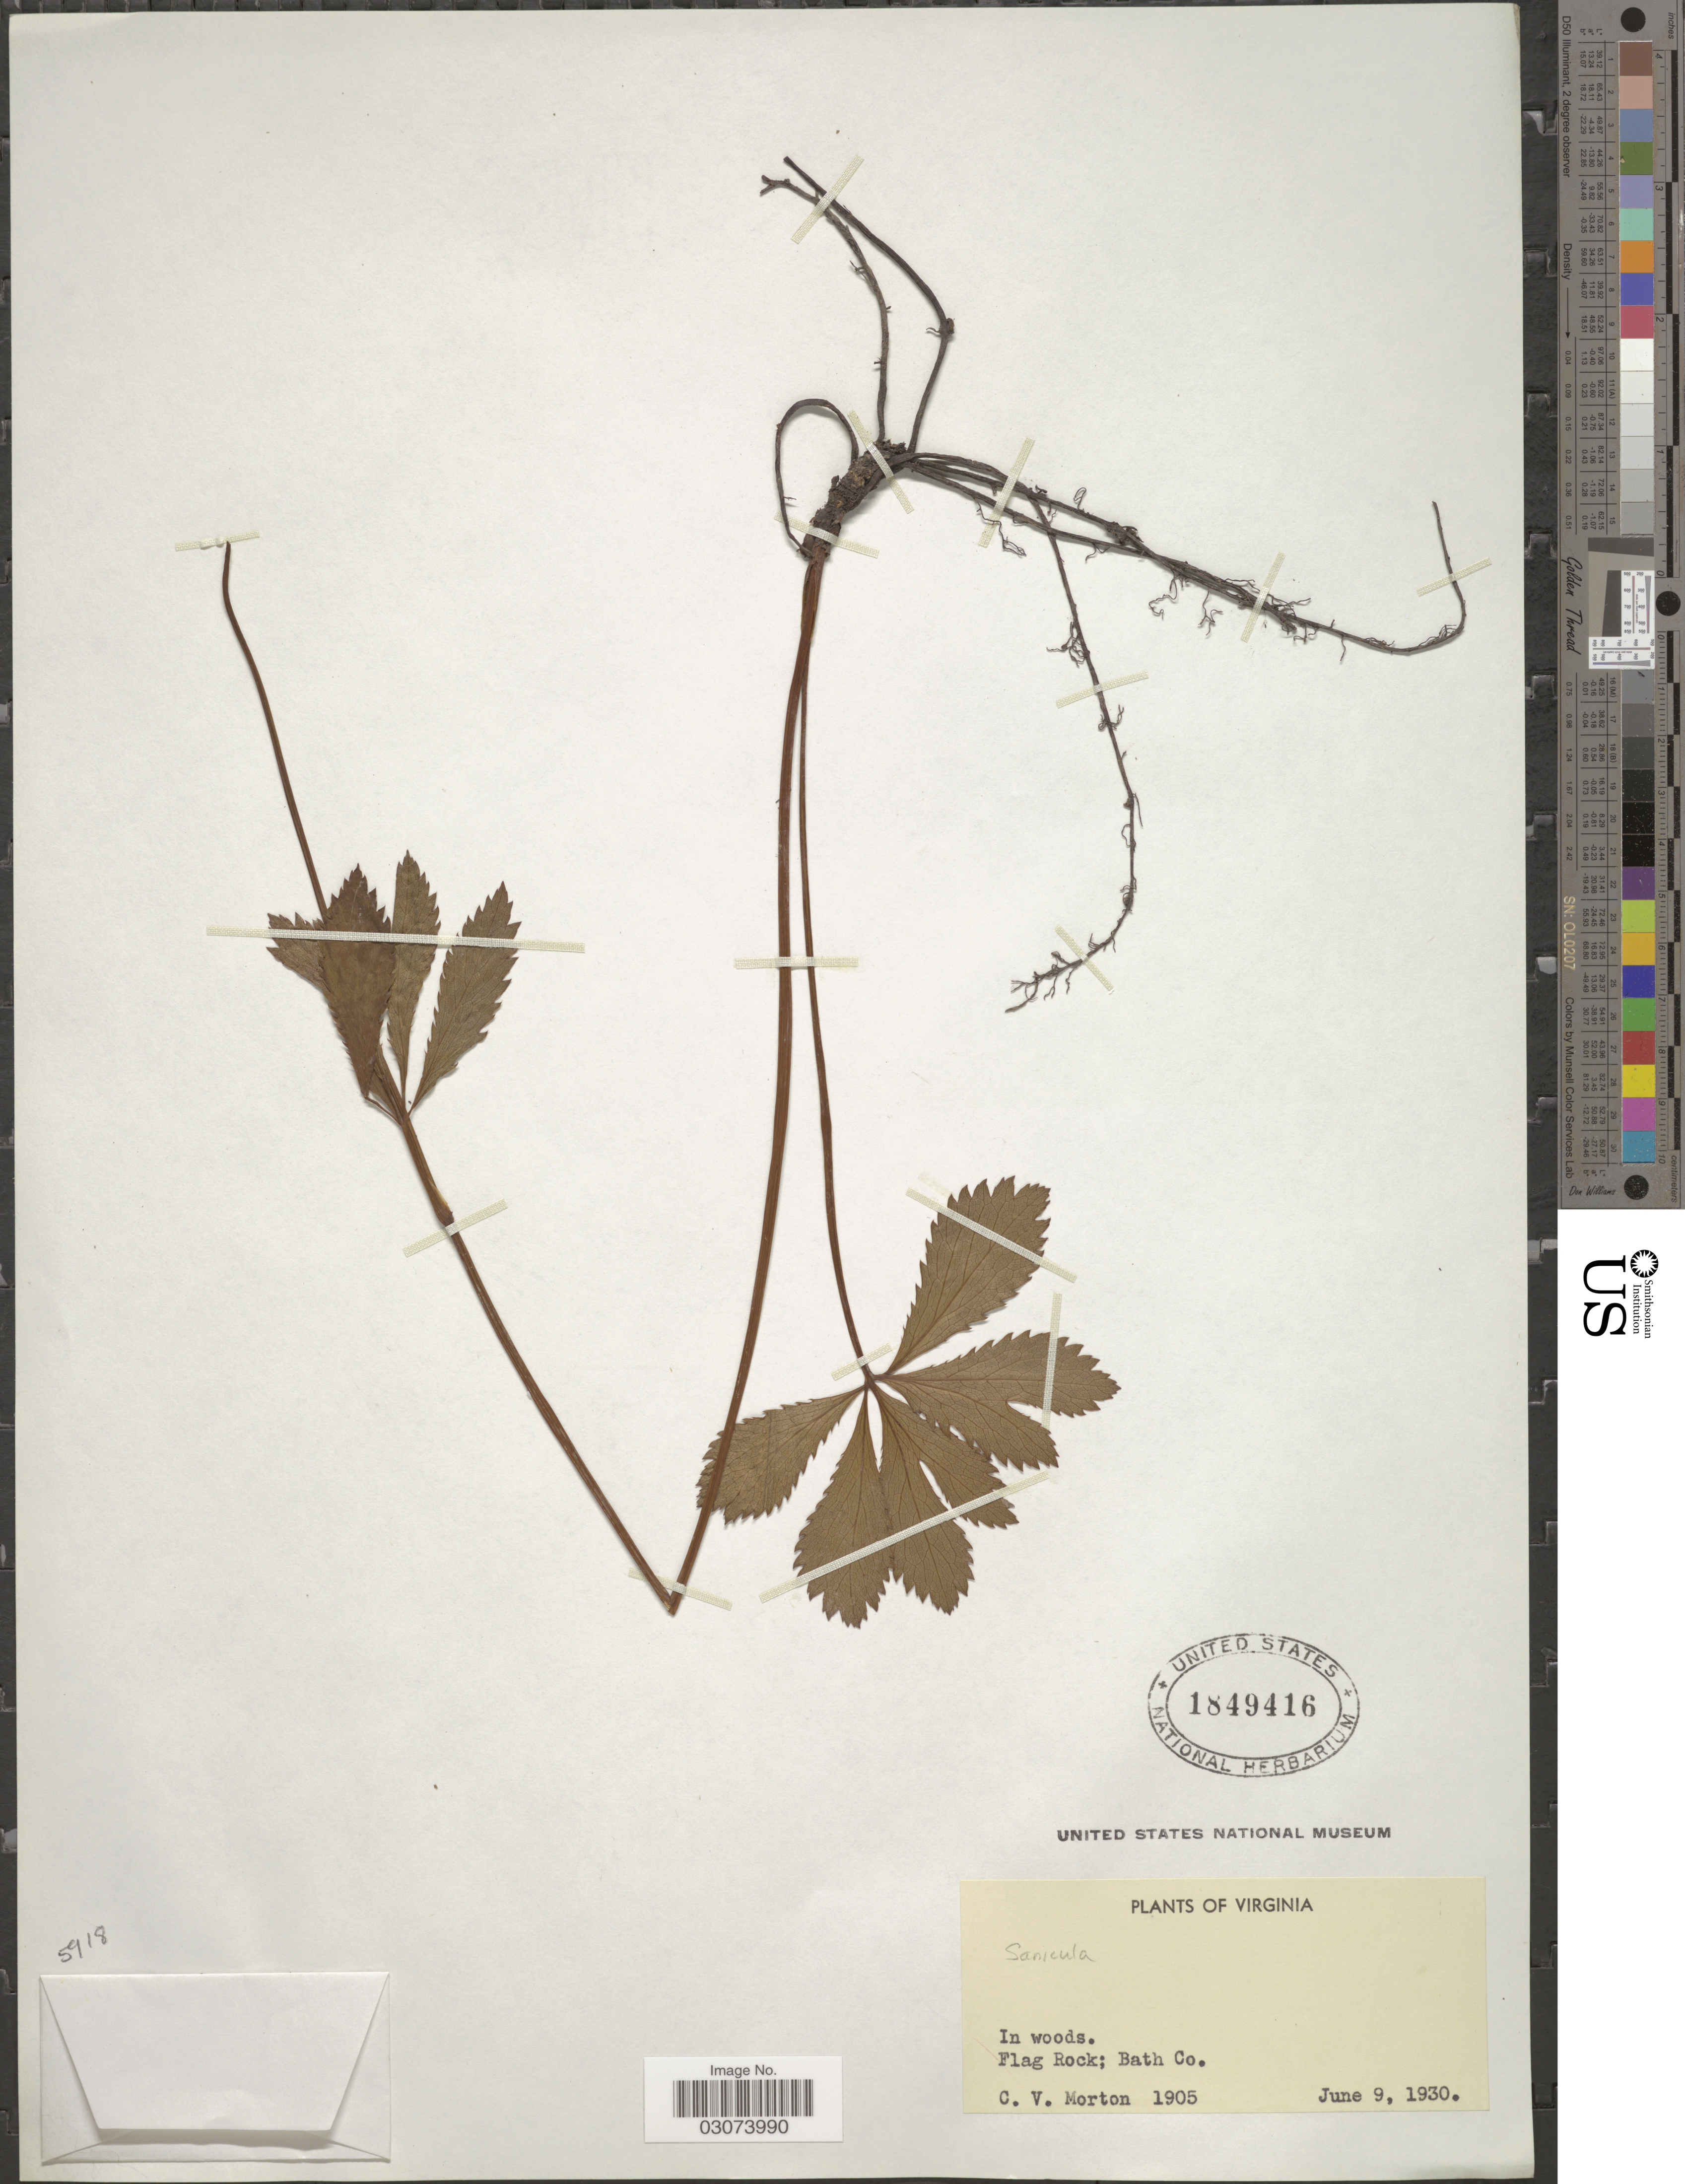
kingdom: Plantae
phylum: Tracheophyta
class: Magnoliopsida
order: Apiales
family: Apiaceae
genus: Sanicula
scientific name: Sanicula sp.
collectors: C. V. Morton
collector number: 1905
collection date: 1930-06-09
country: United States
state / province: Virginia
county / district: Bath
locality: In woods. Flag Rock; Bath Co.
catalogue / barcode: US 1849416